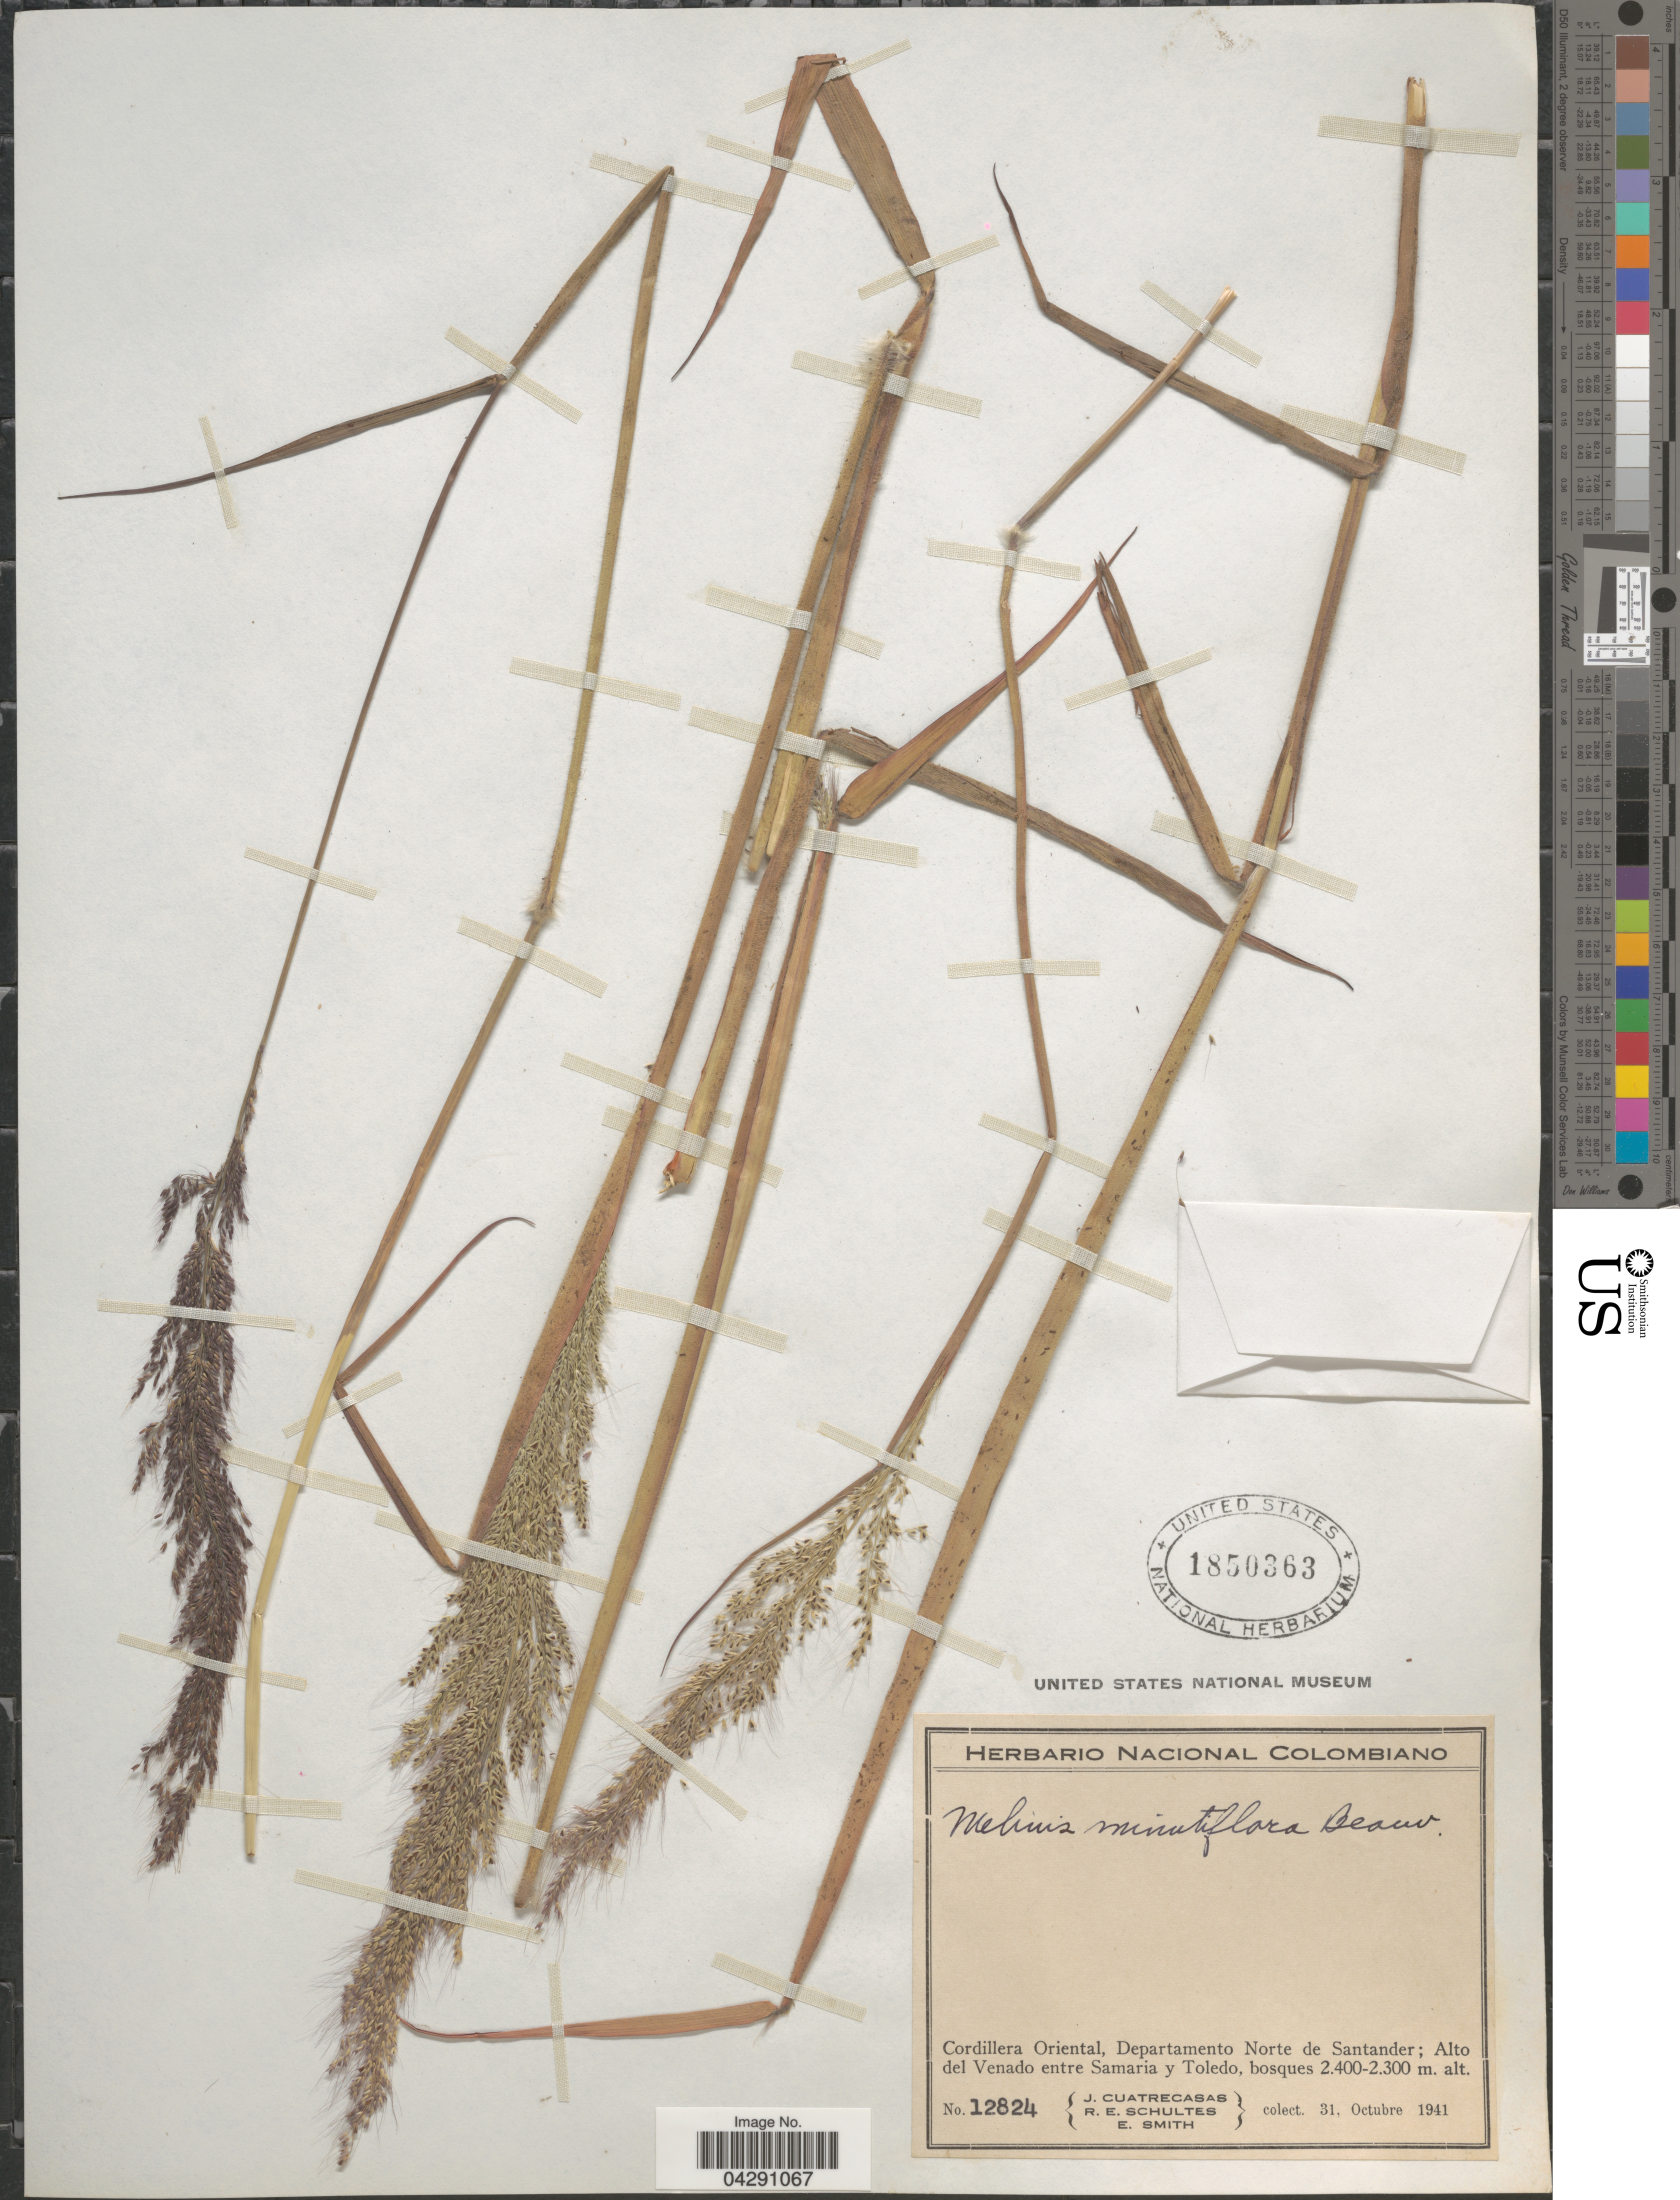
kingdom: Plantae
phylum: Tracheophyta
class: Liliopsida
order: Poales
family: Poaceae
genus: Melinis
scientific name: Melinis minutiflora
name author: P. Beauv.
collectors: J. Cuatrecasas, R. E. Schultes & E. Smith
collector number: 12824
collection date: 1941-10-31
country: Colombia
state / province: Norte de Santander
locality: Cordillera Oriental, Departamento Norte de Santander; Alto del Venado entre Samaria y Toledo.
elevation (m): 2300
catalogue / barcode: US 1850363